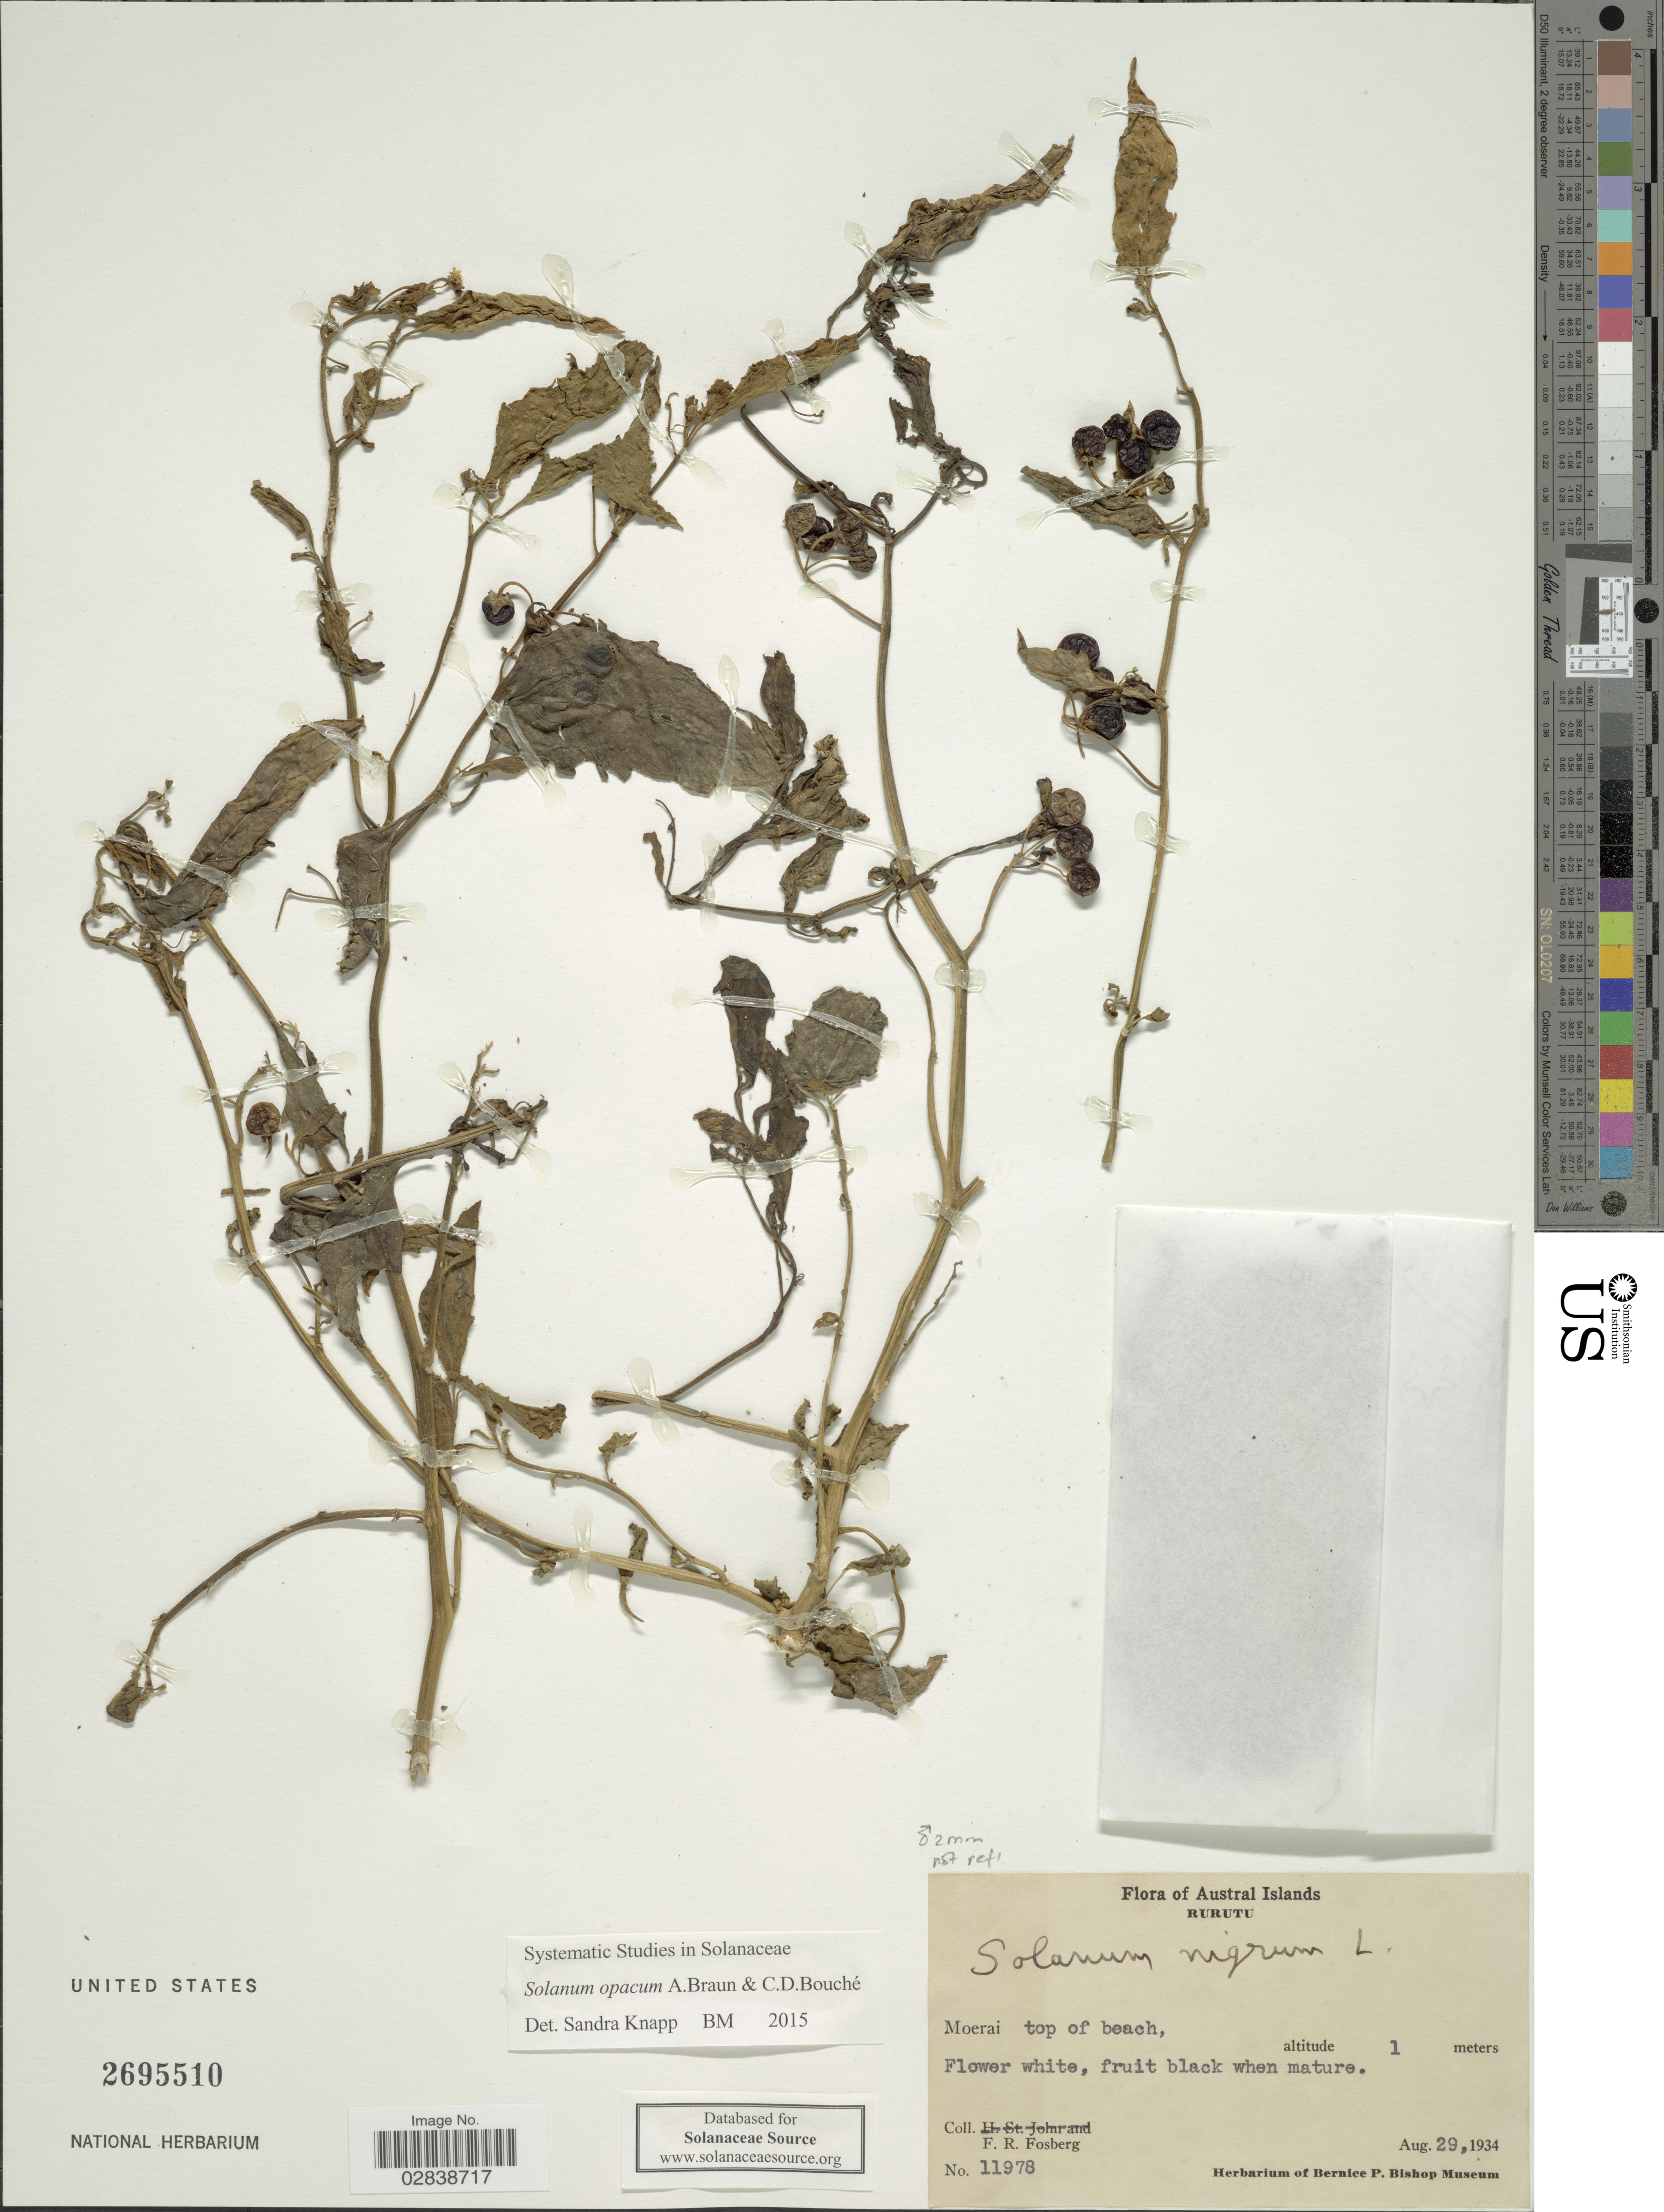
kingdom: Plantae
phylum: Tracheophyta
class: Magnoliopsida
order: Solanales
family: Solanaceae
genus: Solanum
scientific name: Solanum opacum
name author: A. Braun & C.D. Bouché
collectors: F. R. Fosberg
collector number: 11978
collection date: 1934-08-29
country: French Polynesia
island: Rurutu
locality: Austral Islands, Rurutu. Moerai top of beach.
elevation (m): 1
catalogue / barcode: US 2695510